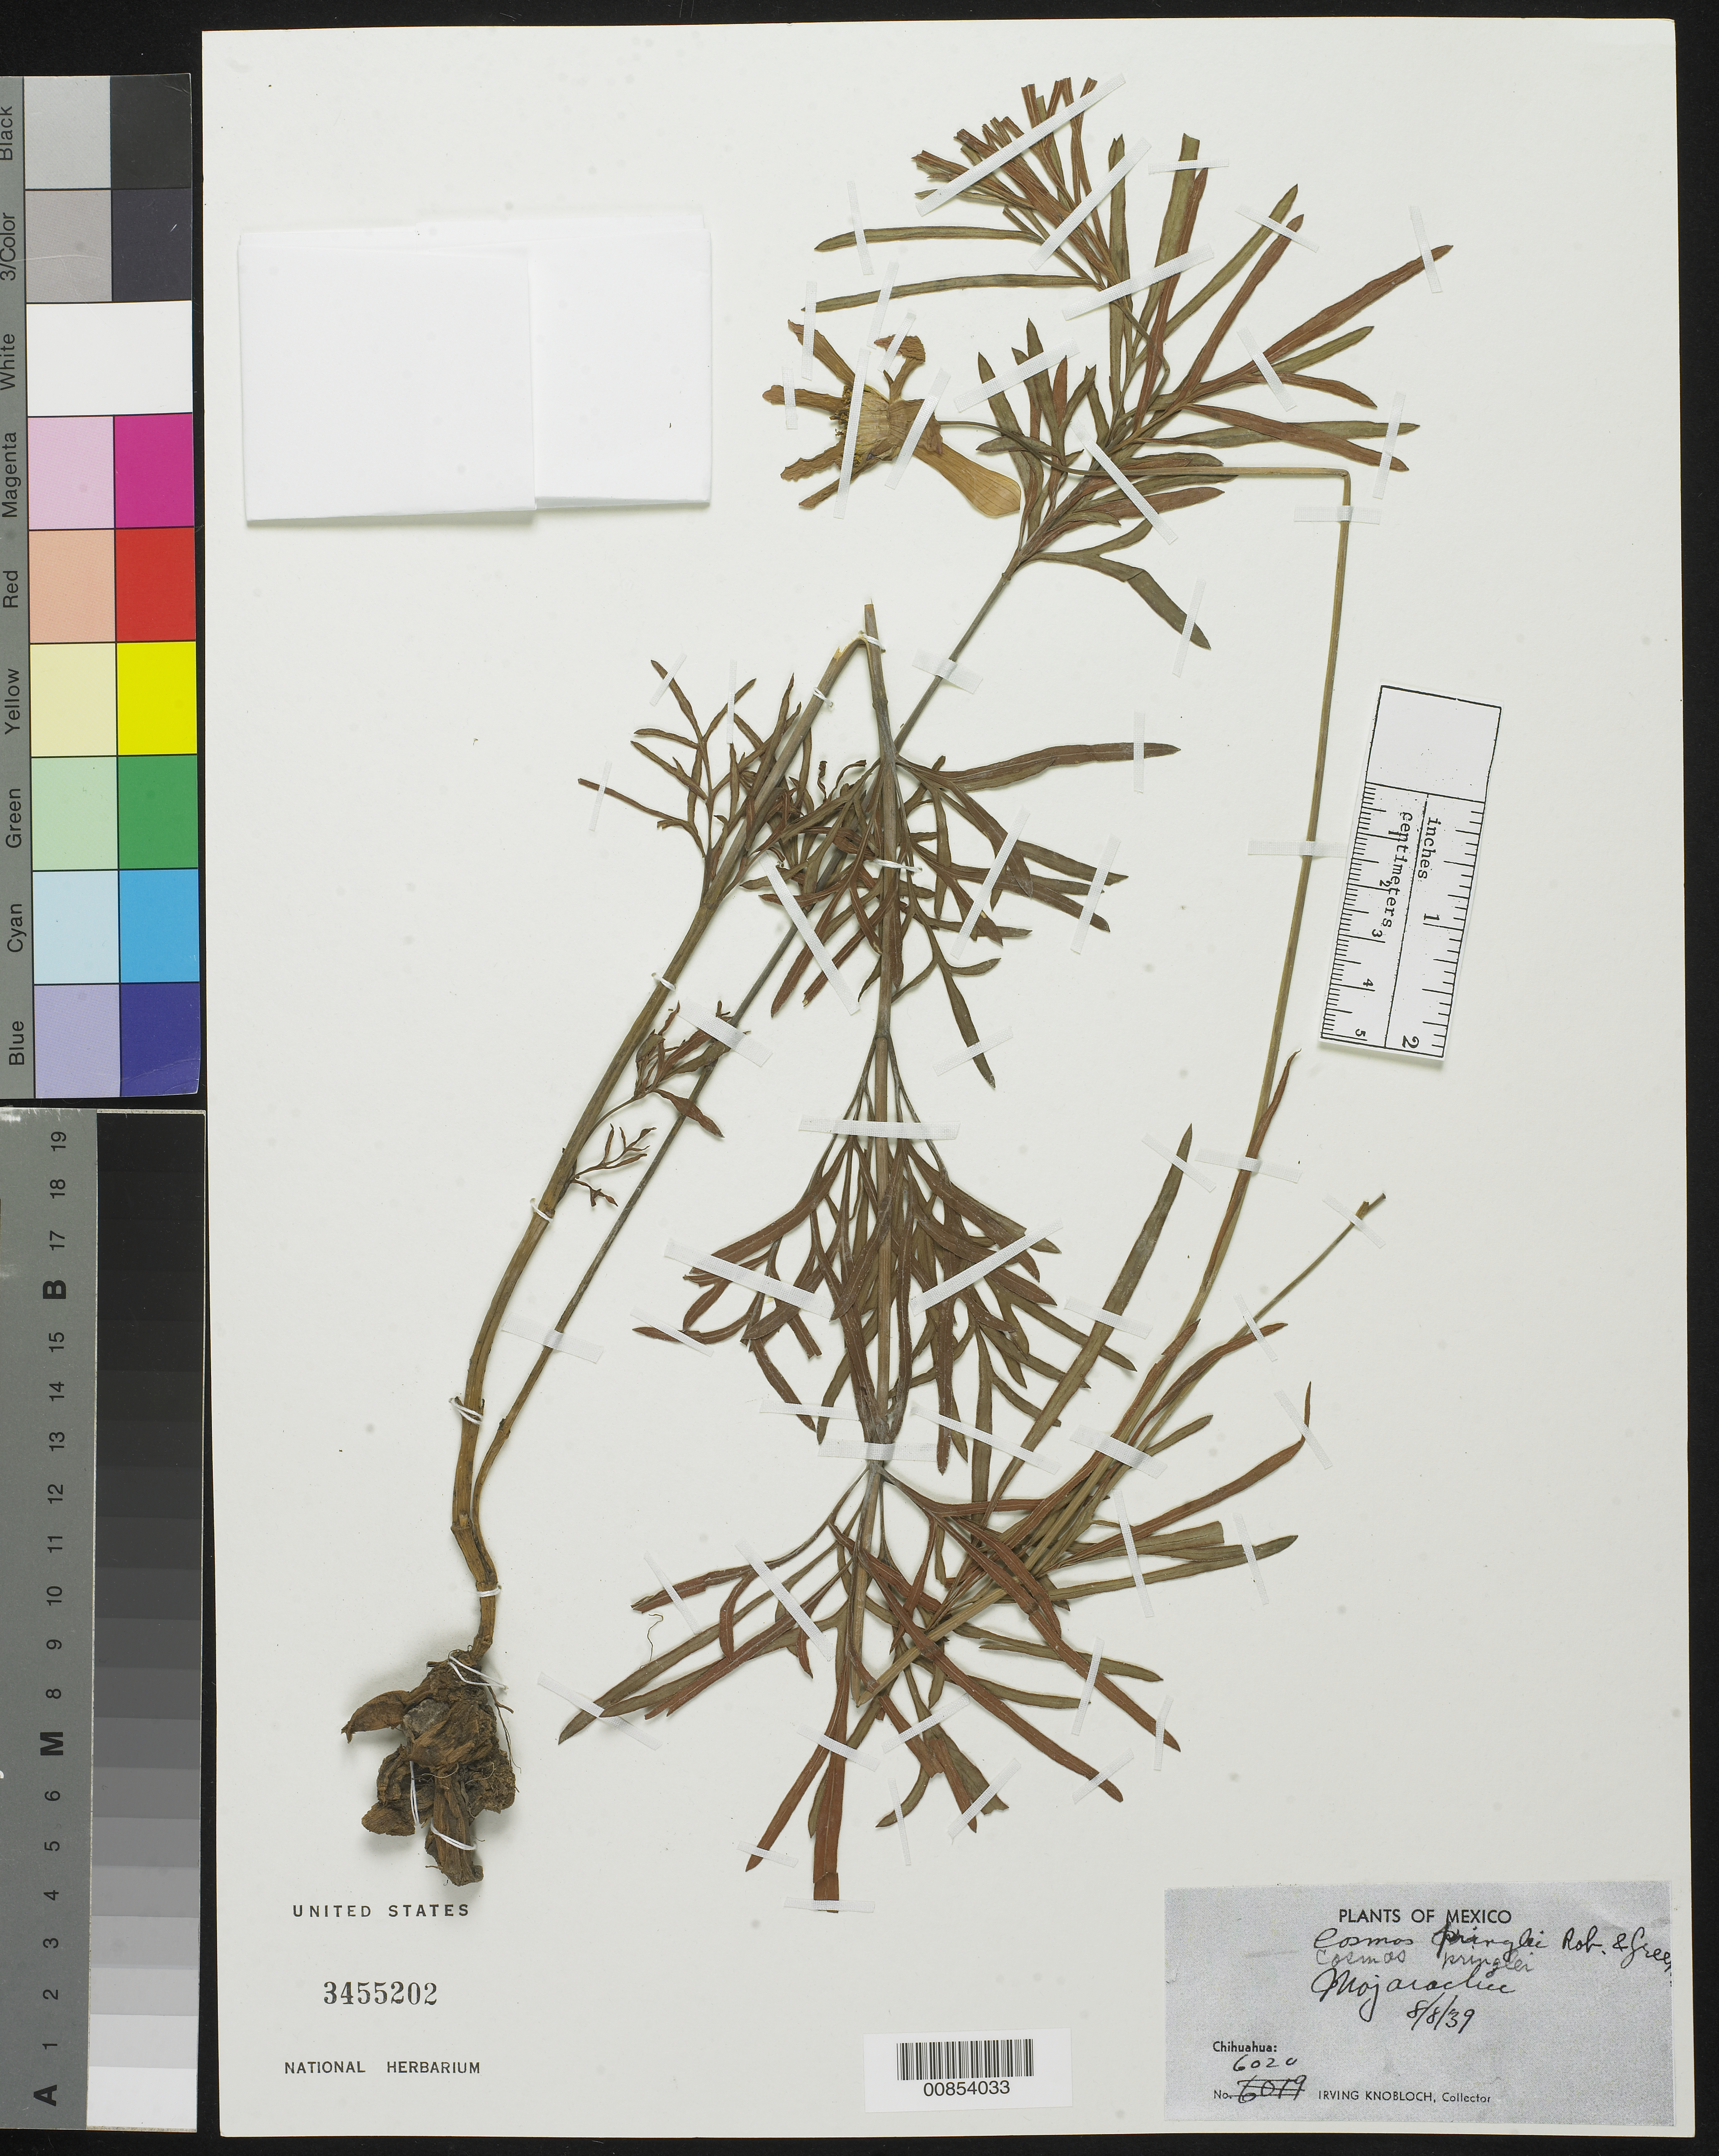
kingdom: Plantae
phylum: Tracheophyta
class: Magnoliopsida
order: Asterales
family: Asteraceae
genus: Cosmos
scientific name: Cosmos pringlei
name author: B.L. Rob. & Fernald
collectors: I. W. Knobloch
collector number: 6020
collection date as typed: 08 Aug 1939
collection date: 1939-08-08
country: Mexico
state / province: Chihuahua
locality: Mojarachic, Chihuahua.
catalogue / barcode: US 3455202